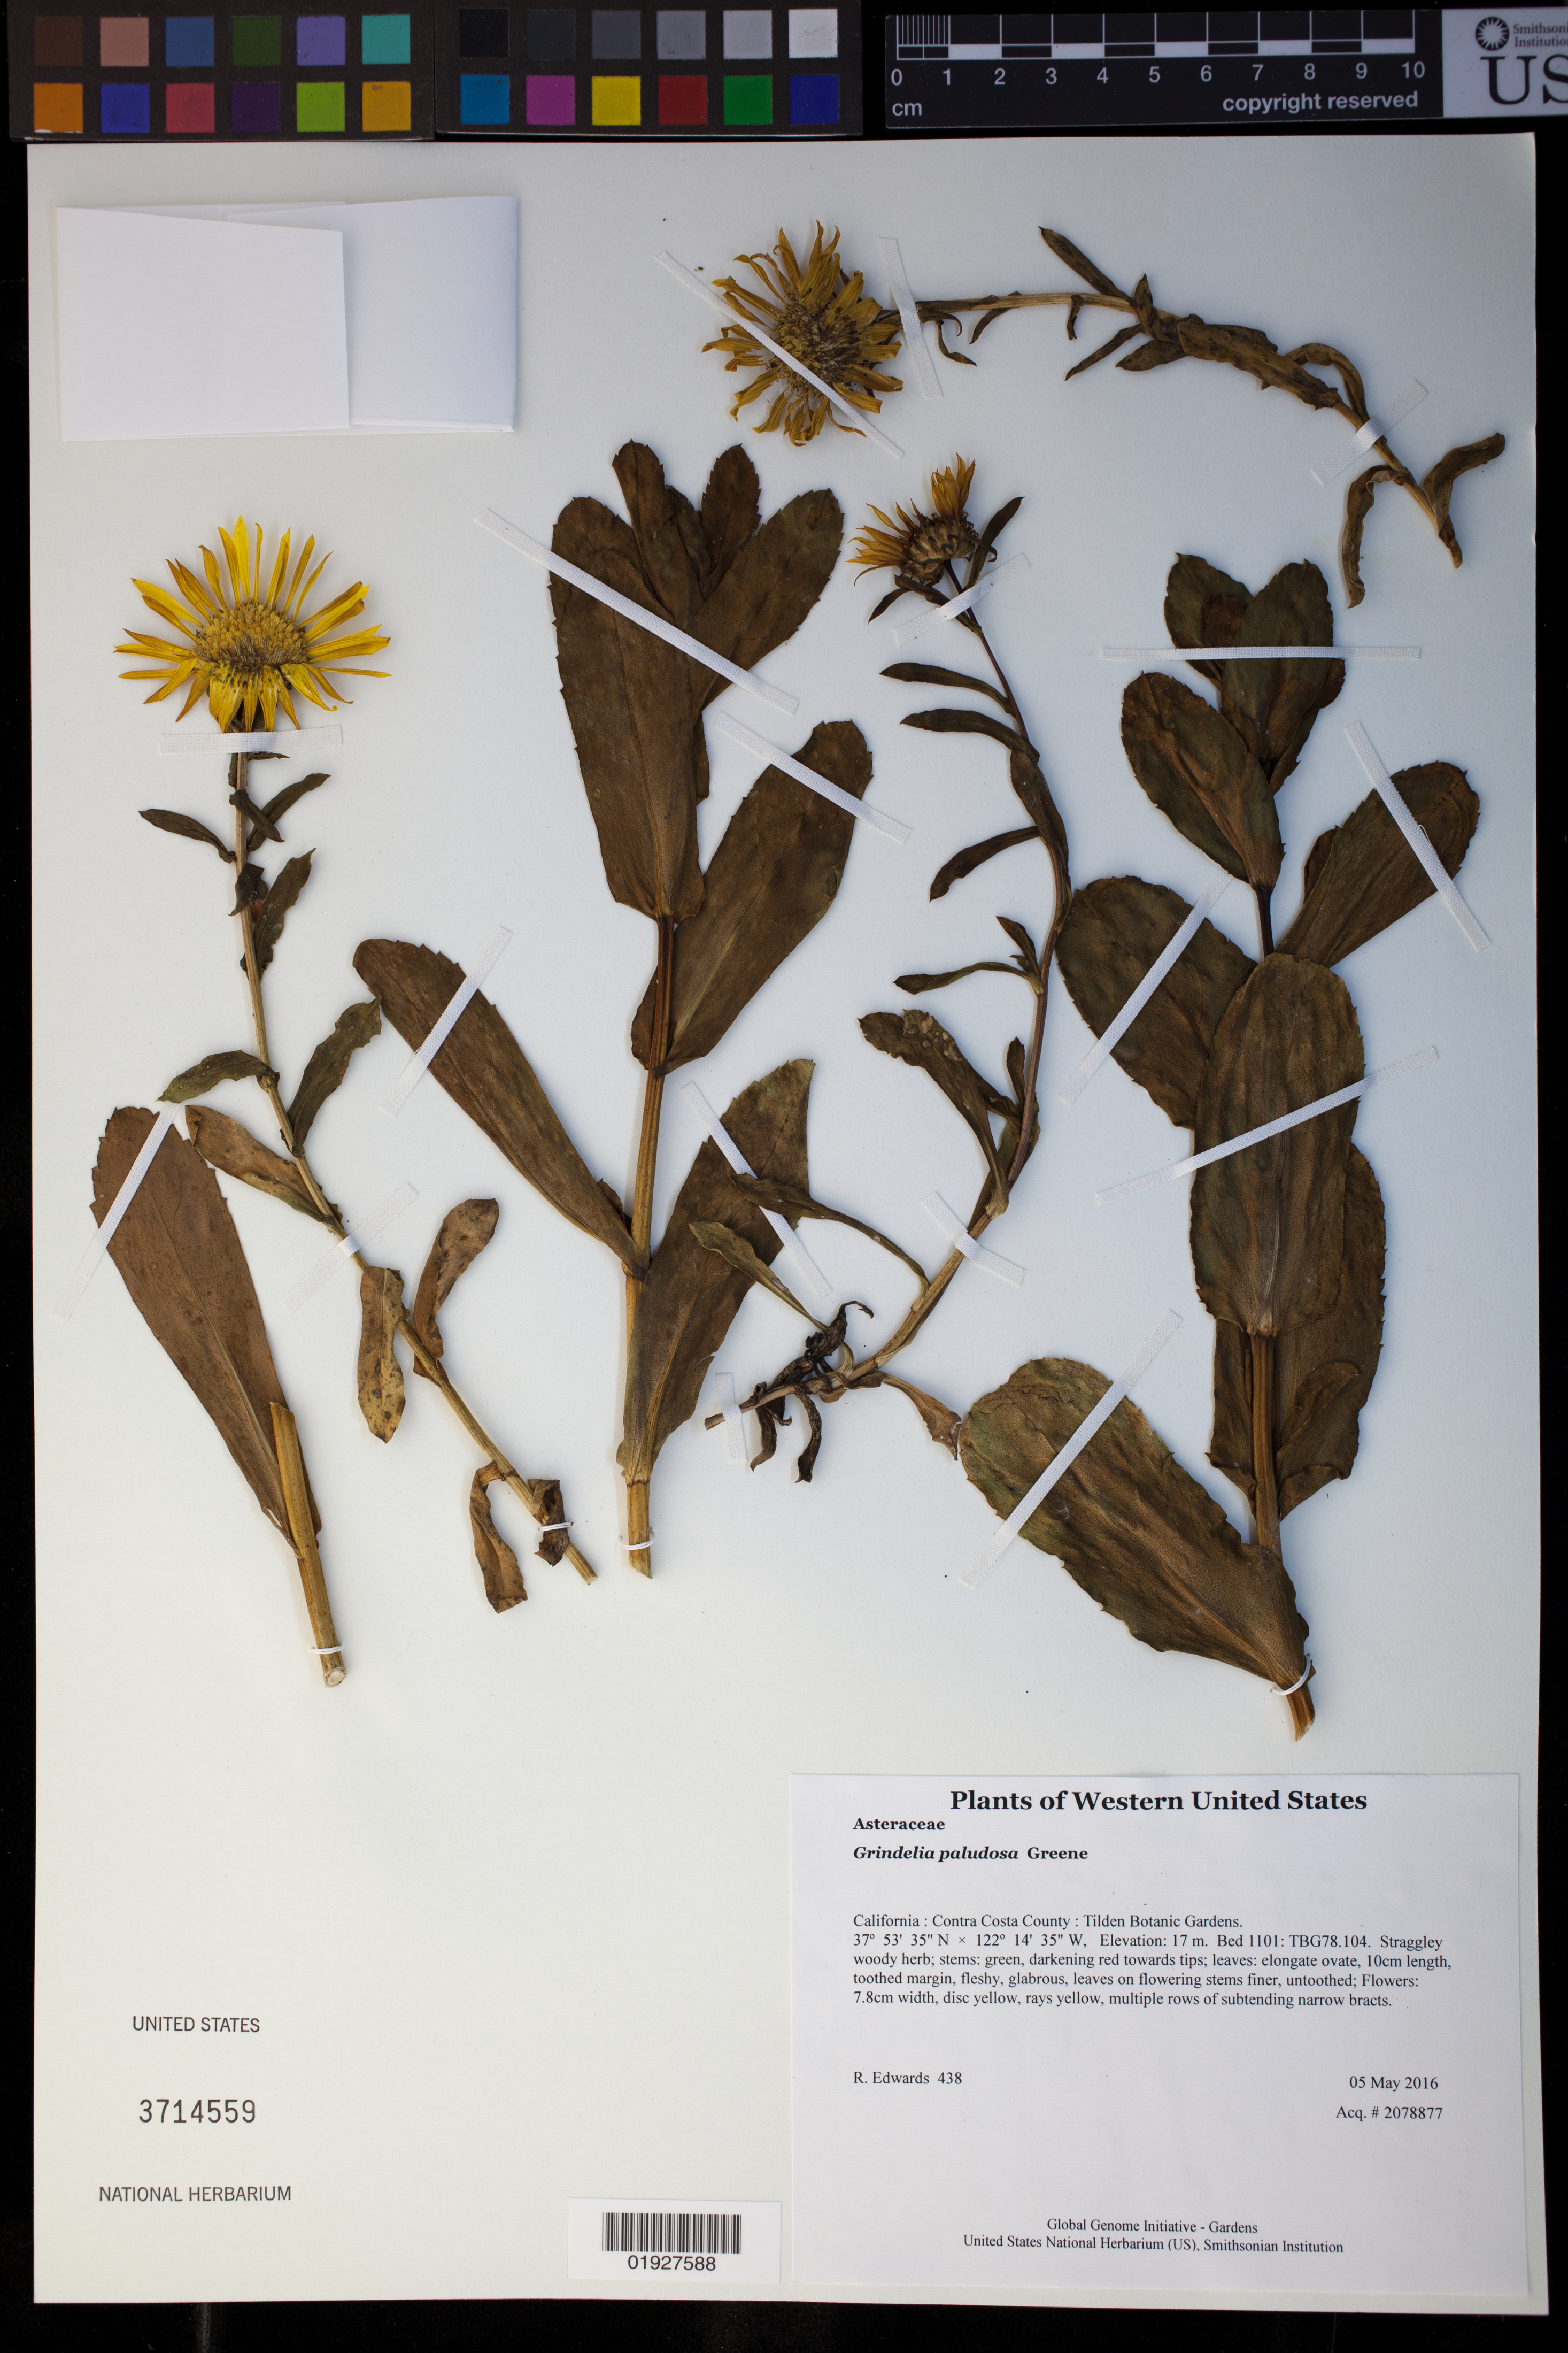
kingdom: Plantae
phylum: Tracheophyta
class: Magnoliopsida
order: Asterales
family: Asteraceae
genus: Grindelia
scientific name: Grindelia paludosa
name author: Greene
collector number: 438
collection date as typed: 5 May 2016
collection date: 2016-05-05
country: United States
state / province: California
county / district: Contra Costa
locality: Tilden Botanic Gardens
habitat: Bed 1101: TBG78.104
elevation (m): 17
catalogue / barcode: US 3714559